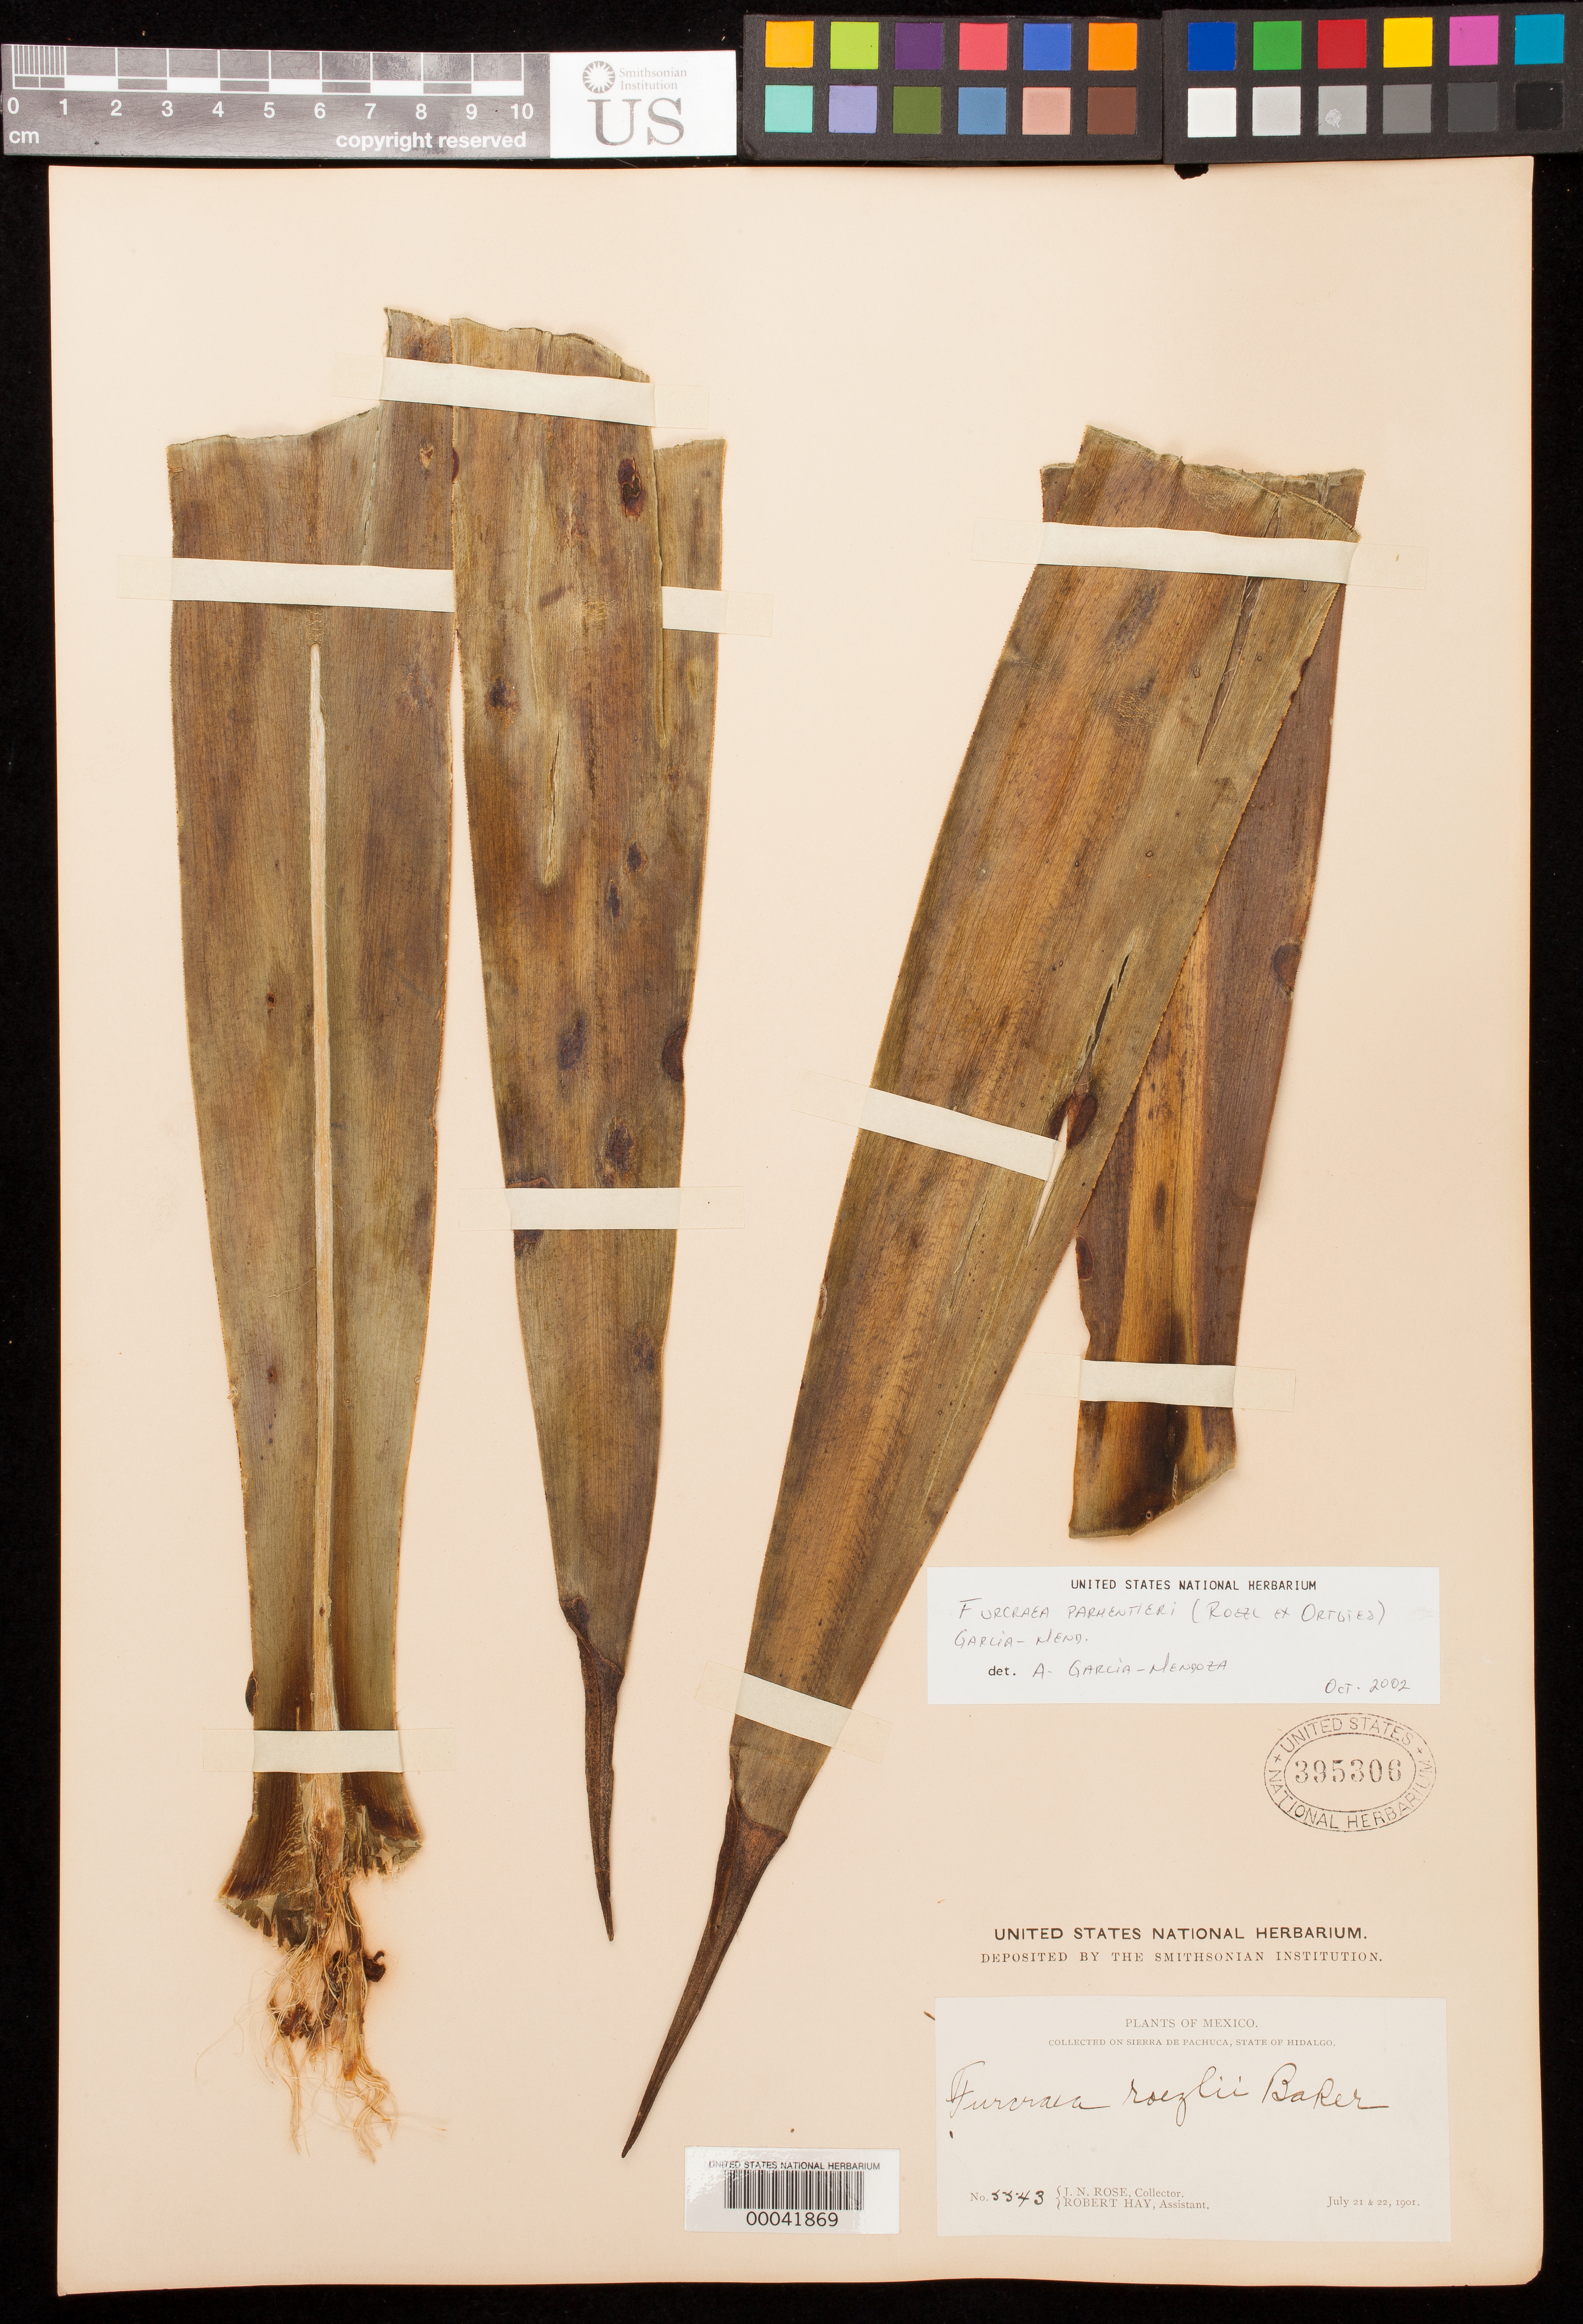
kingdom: Plantae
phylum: Tracheophyta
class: Liliopsida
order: Asparagales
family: Asparagaceae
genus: Furcraea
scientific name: Furcraea parmentieri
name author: (Roezl) García-Mend.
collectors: J. N. Rose & R. H. Hay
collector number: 5543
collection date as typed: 21 Jul 1901 and 22 Jul 1901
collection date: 1901-07-21,1901-07-22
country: Mexico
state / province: Hidalgo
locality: Sierre de Pachuca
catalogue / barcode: US 395306